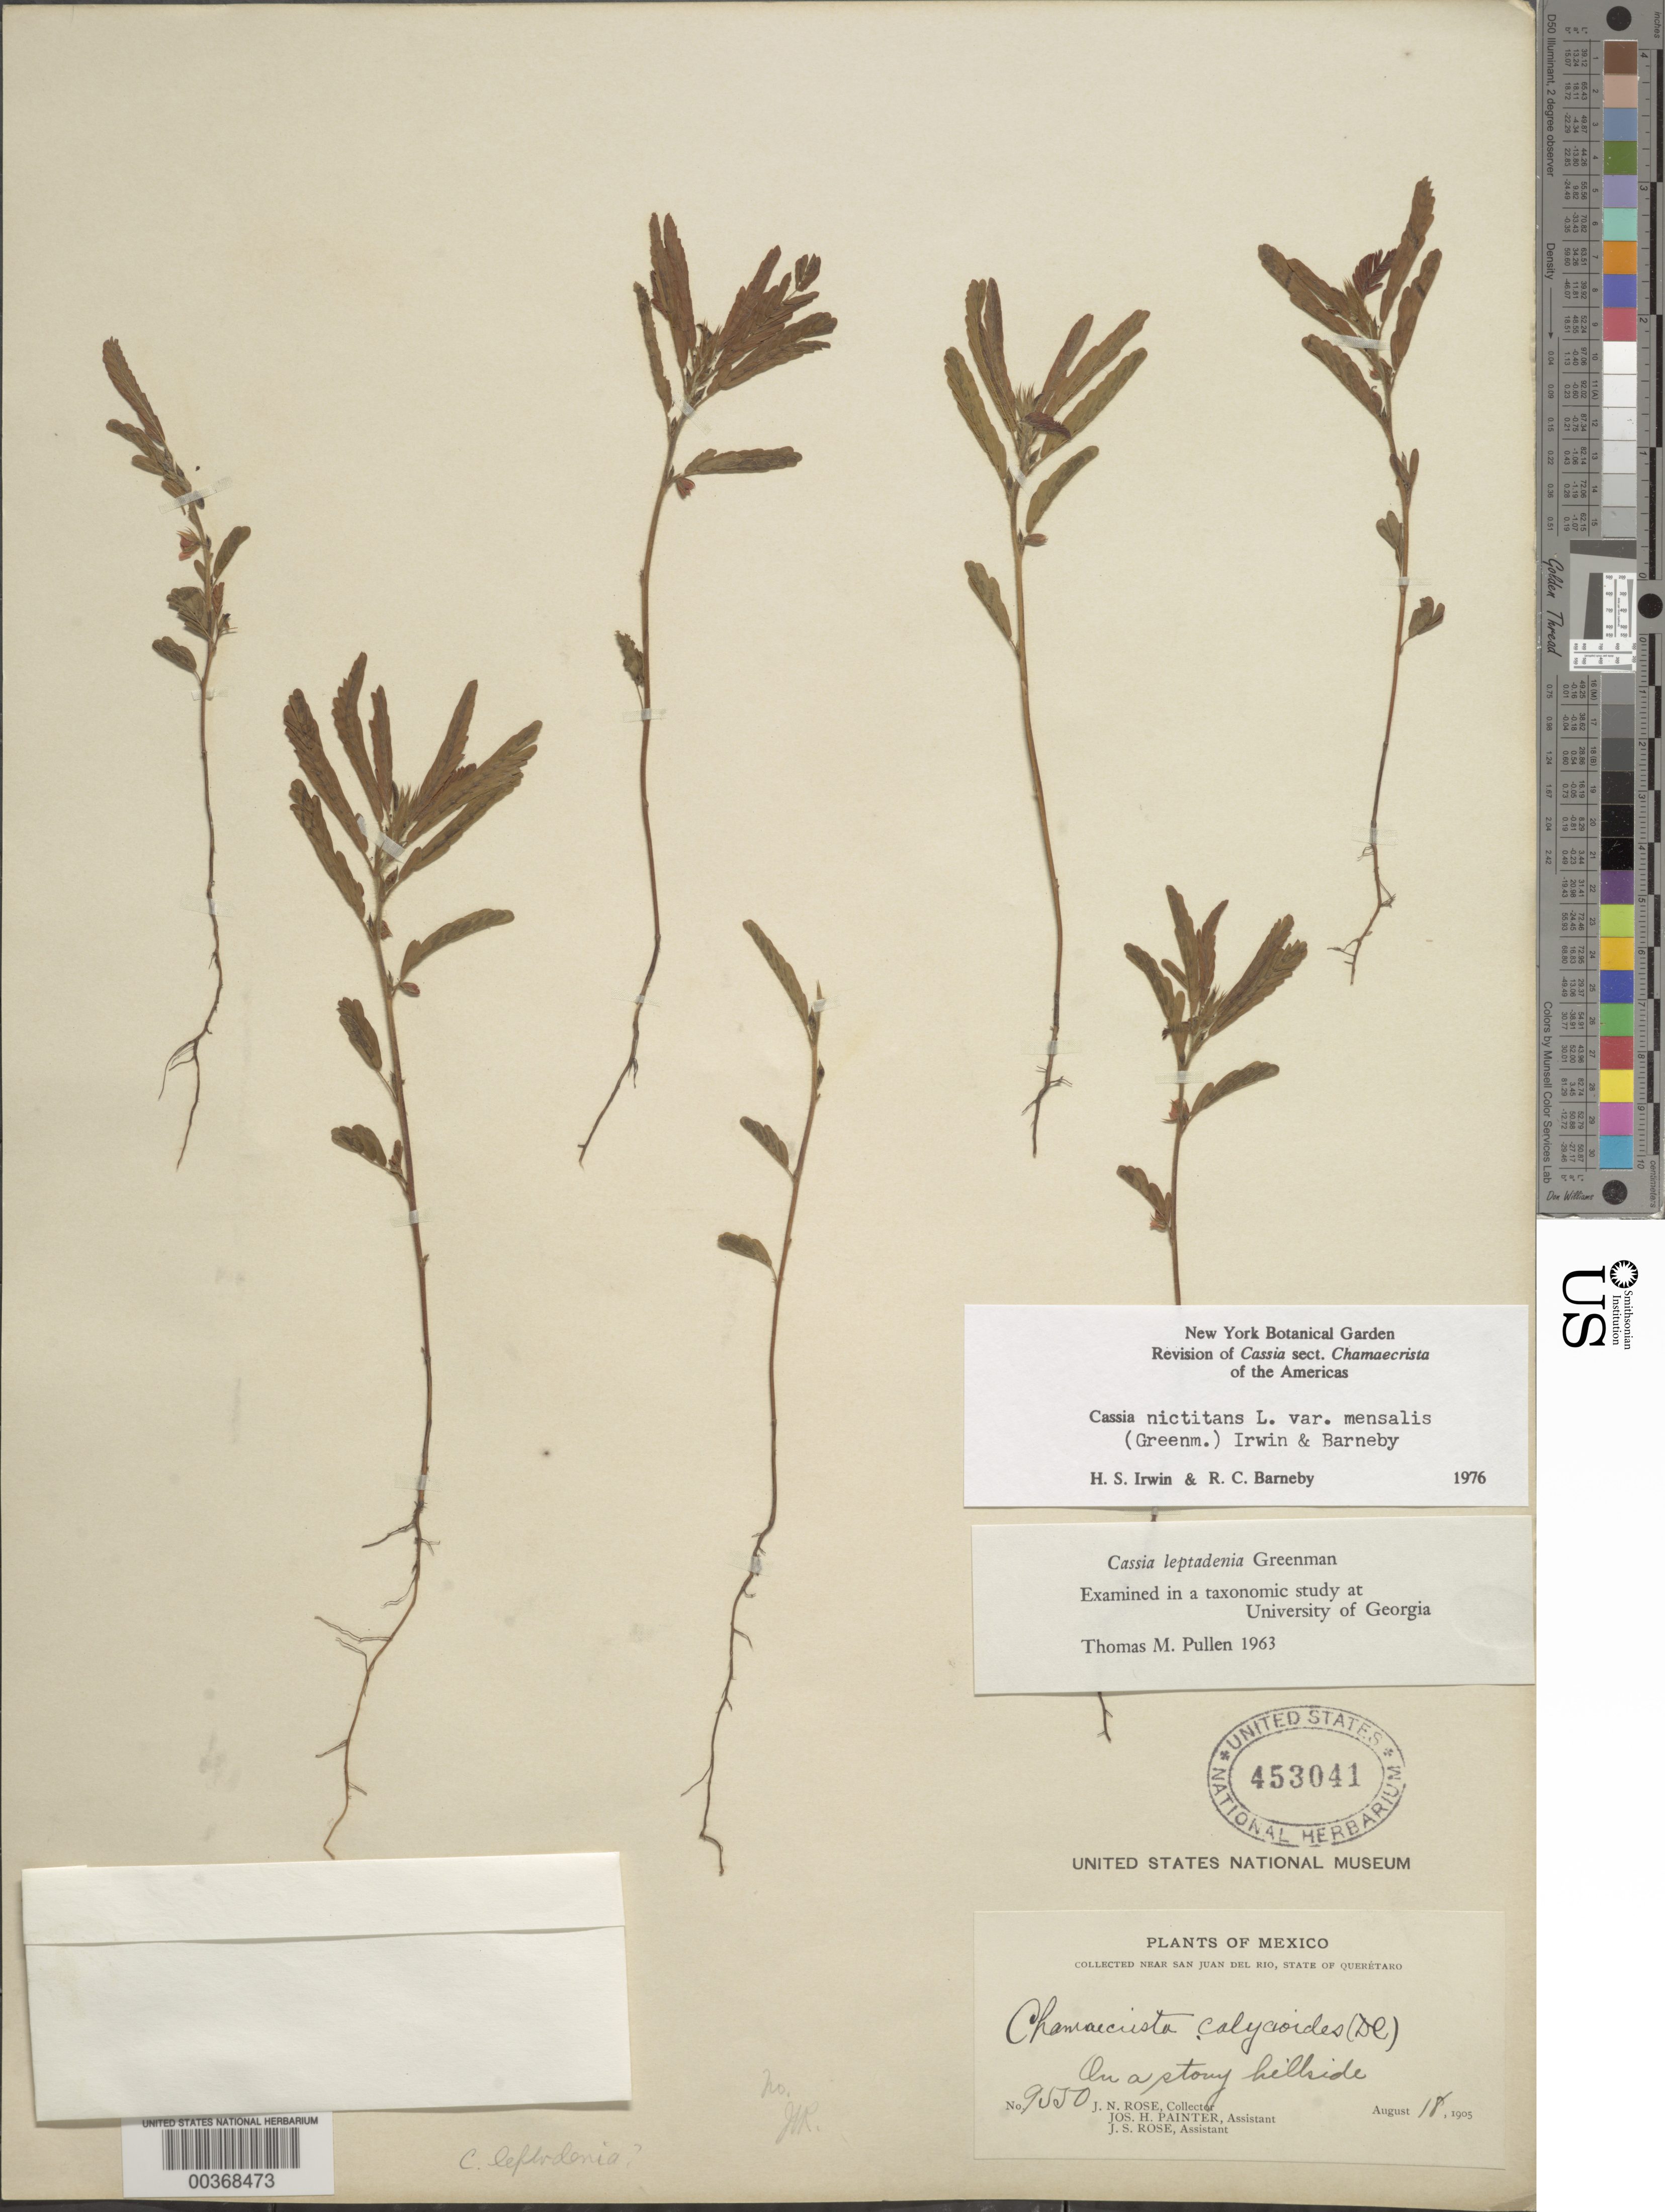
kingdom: Plantae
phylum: Tracheophyta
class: Magnoliopsida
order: Fabales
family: Fabaceae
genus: Chamaecrista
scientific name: Chamaecrista nictitans var. mensalis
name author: (Greenm.) H.S. Irwin & Barneby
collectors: J. N. Rose, J. H. Painter & J. S. Rose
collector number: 9550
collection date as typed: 18 Aug 1905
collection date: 1905-08-18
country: Mexico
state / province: Querétaro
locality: Near San Juan del Rio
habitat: On a stony hillside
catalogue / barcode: US 453041